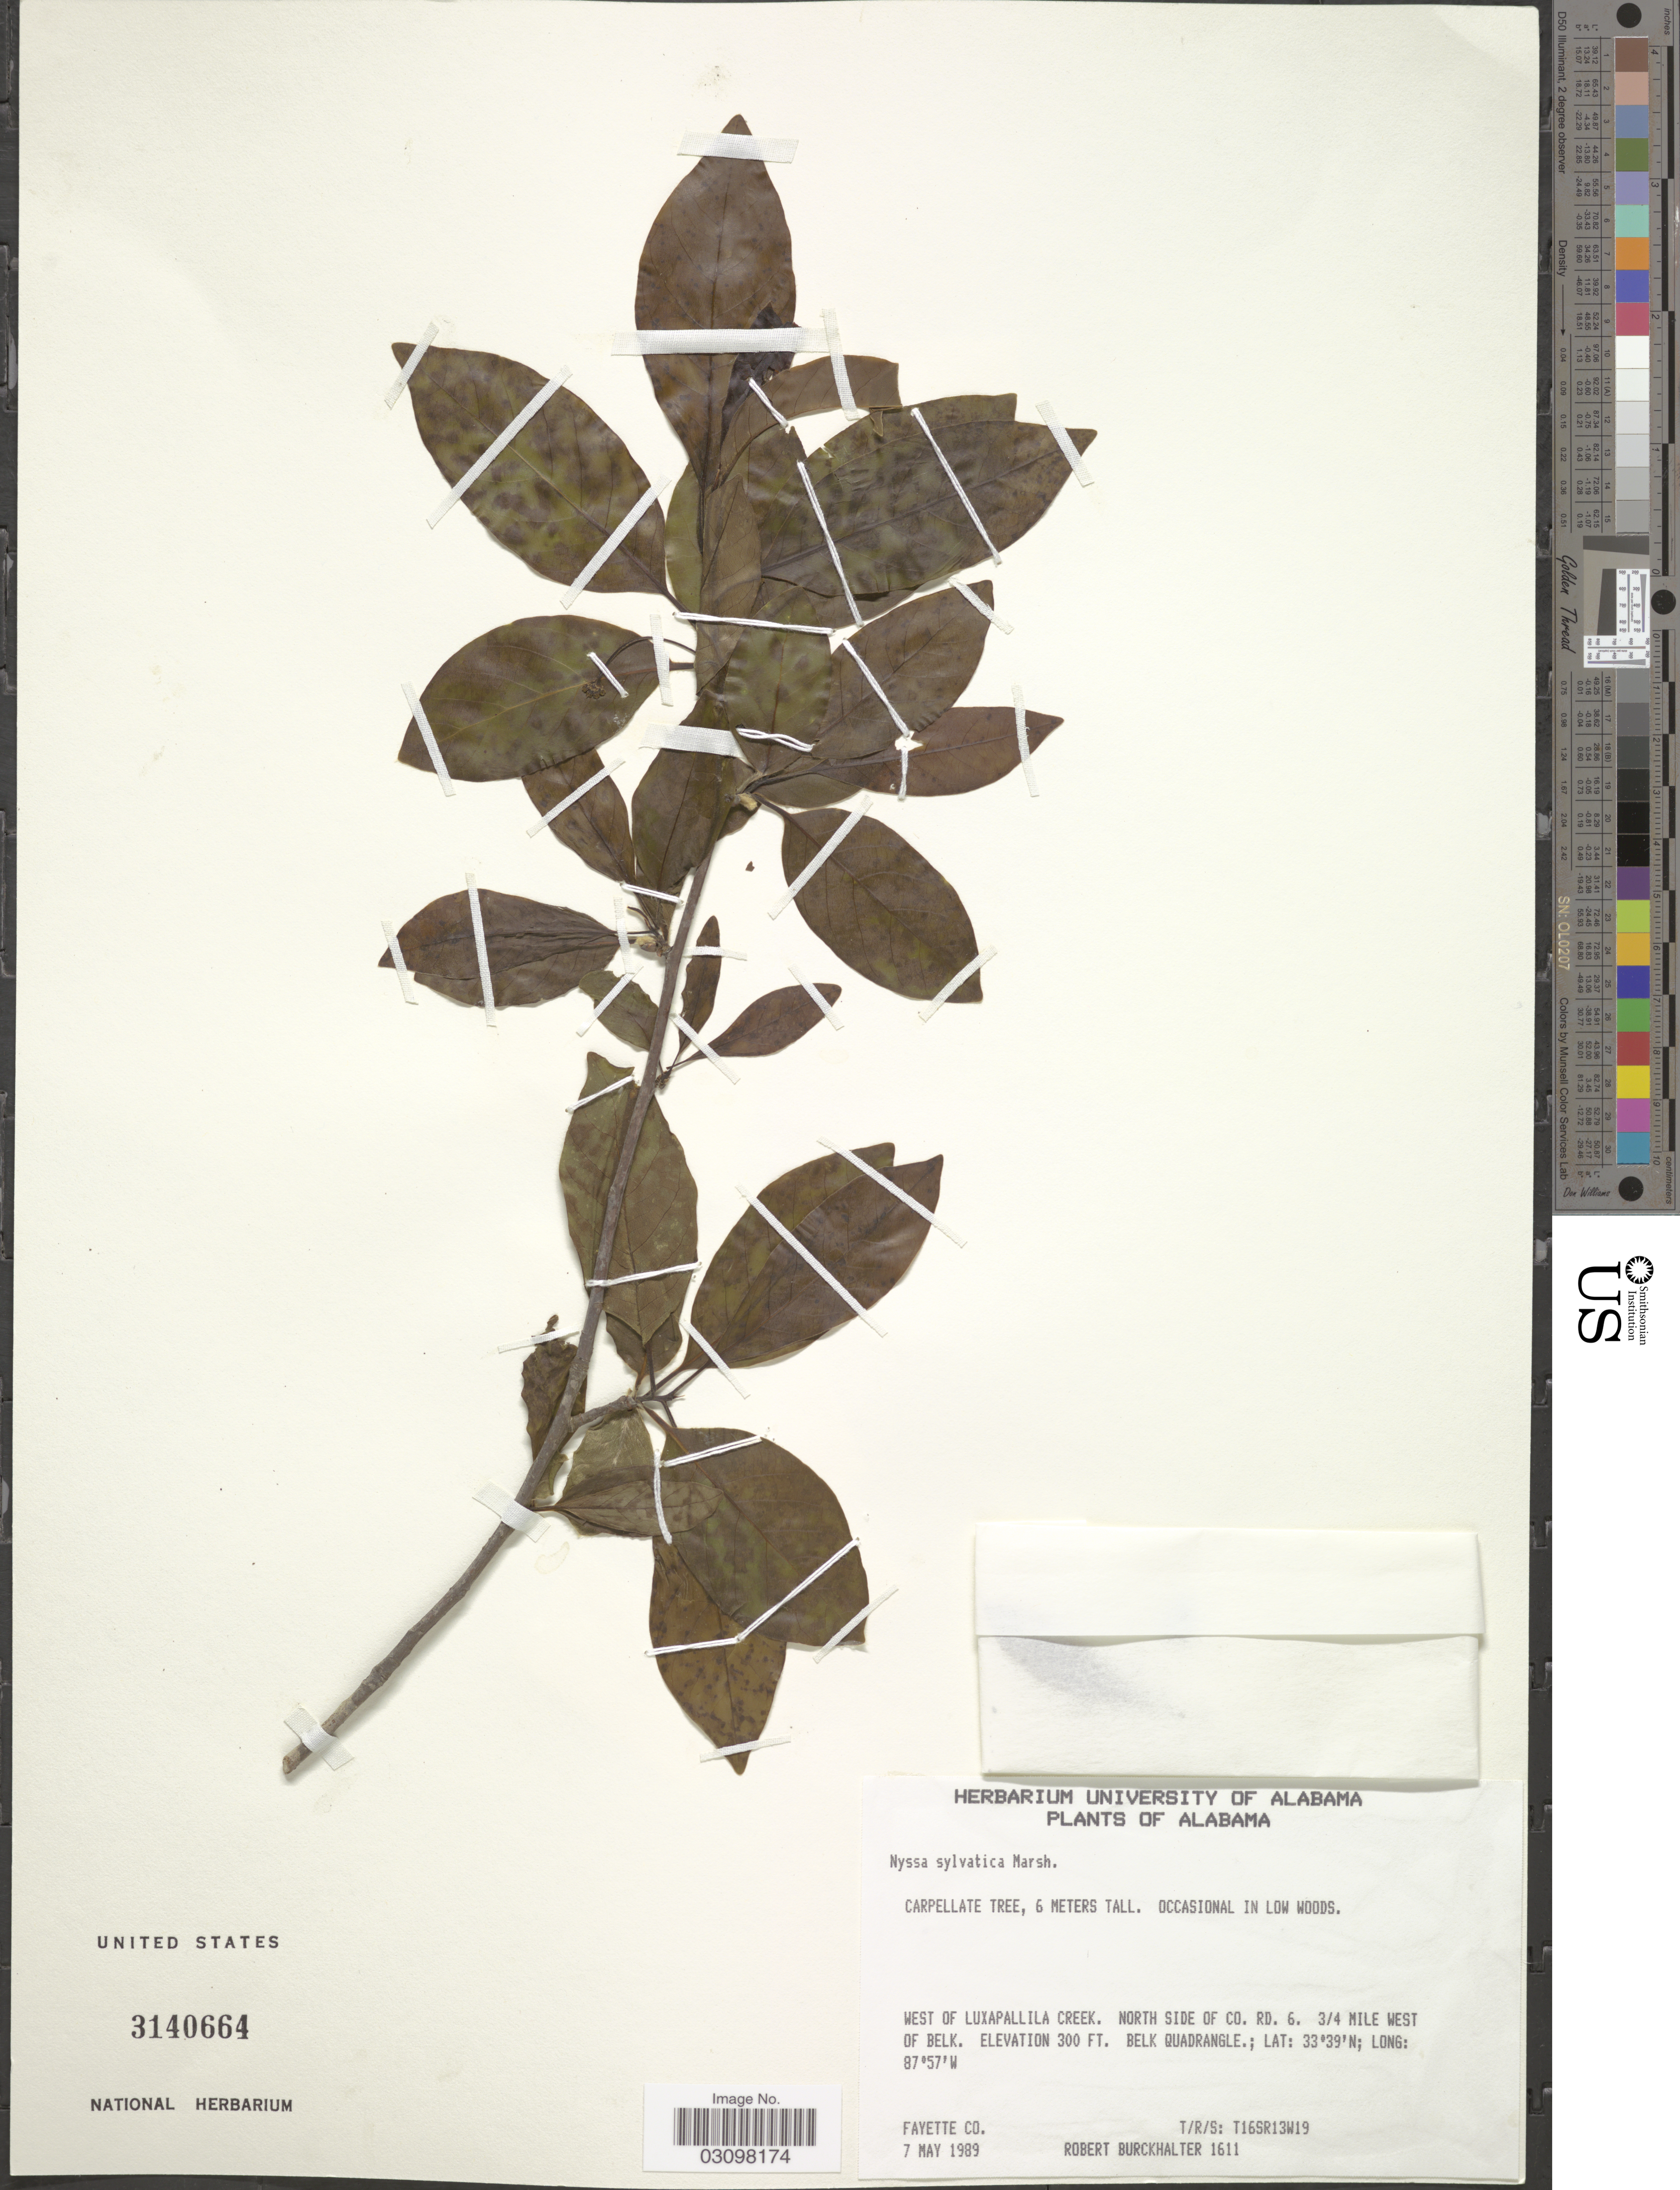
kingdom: Plantae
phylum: Tracheophyta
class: Magnoliopsida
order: Cornales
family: Nyssaceae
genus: Nyssa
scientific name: Nyssa sylvatica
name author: Marshall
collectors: R. Burckhalter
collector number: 1611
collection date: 1989-05-07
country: United States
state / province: Alabama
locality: West of Luxapallila Creek. North side of Co. Rd. 6. ¾ mile west of Belk. Belk Quadrangle. Fayette Co. T/R/S: T16SR13W19.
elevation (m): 91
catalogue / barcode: US 3140664